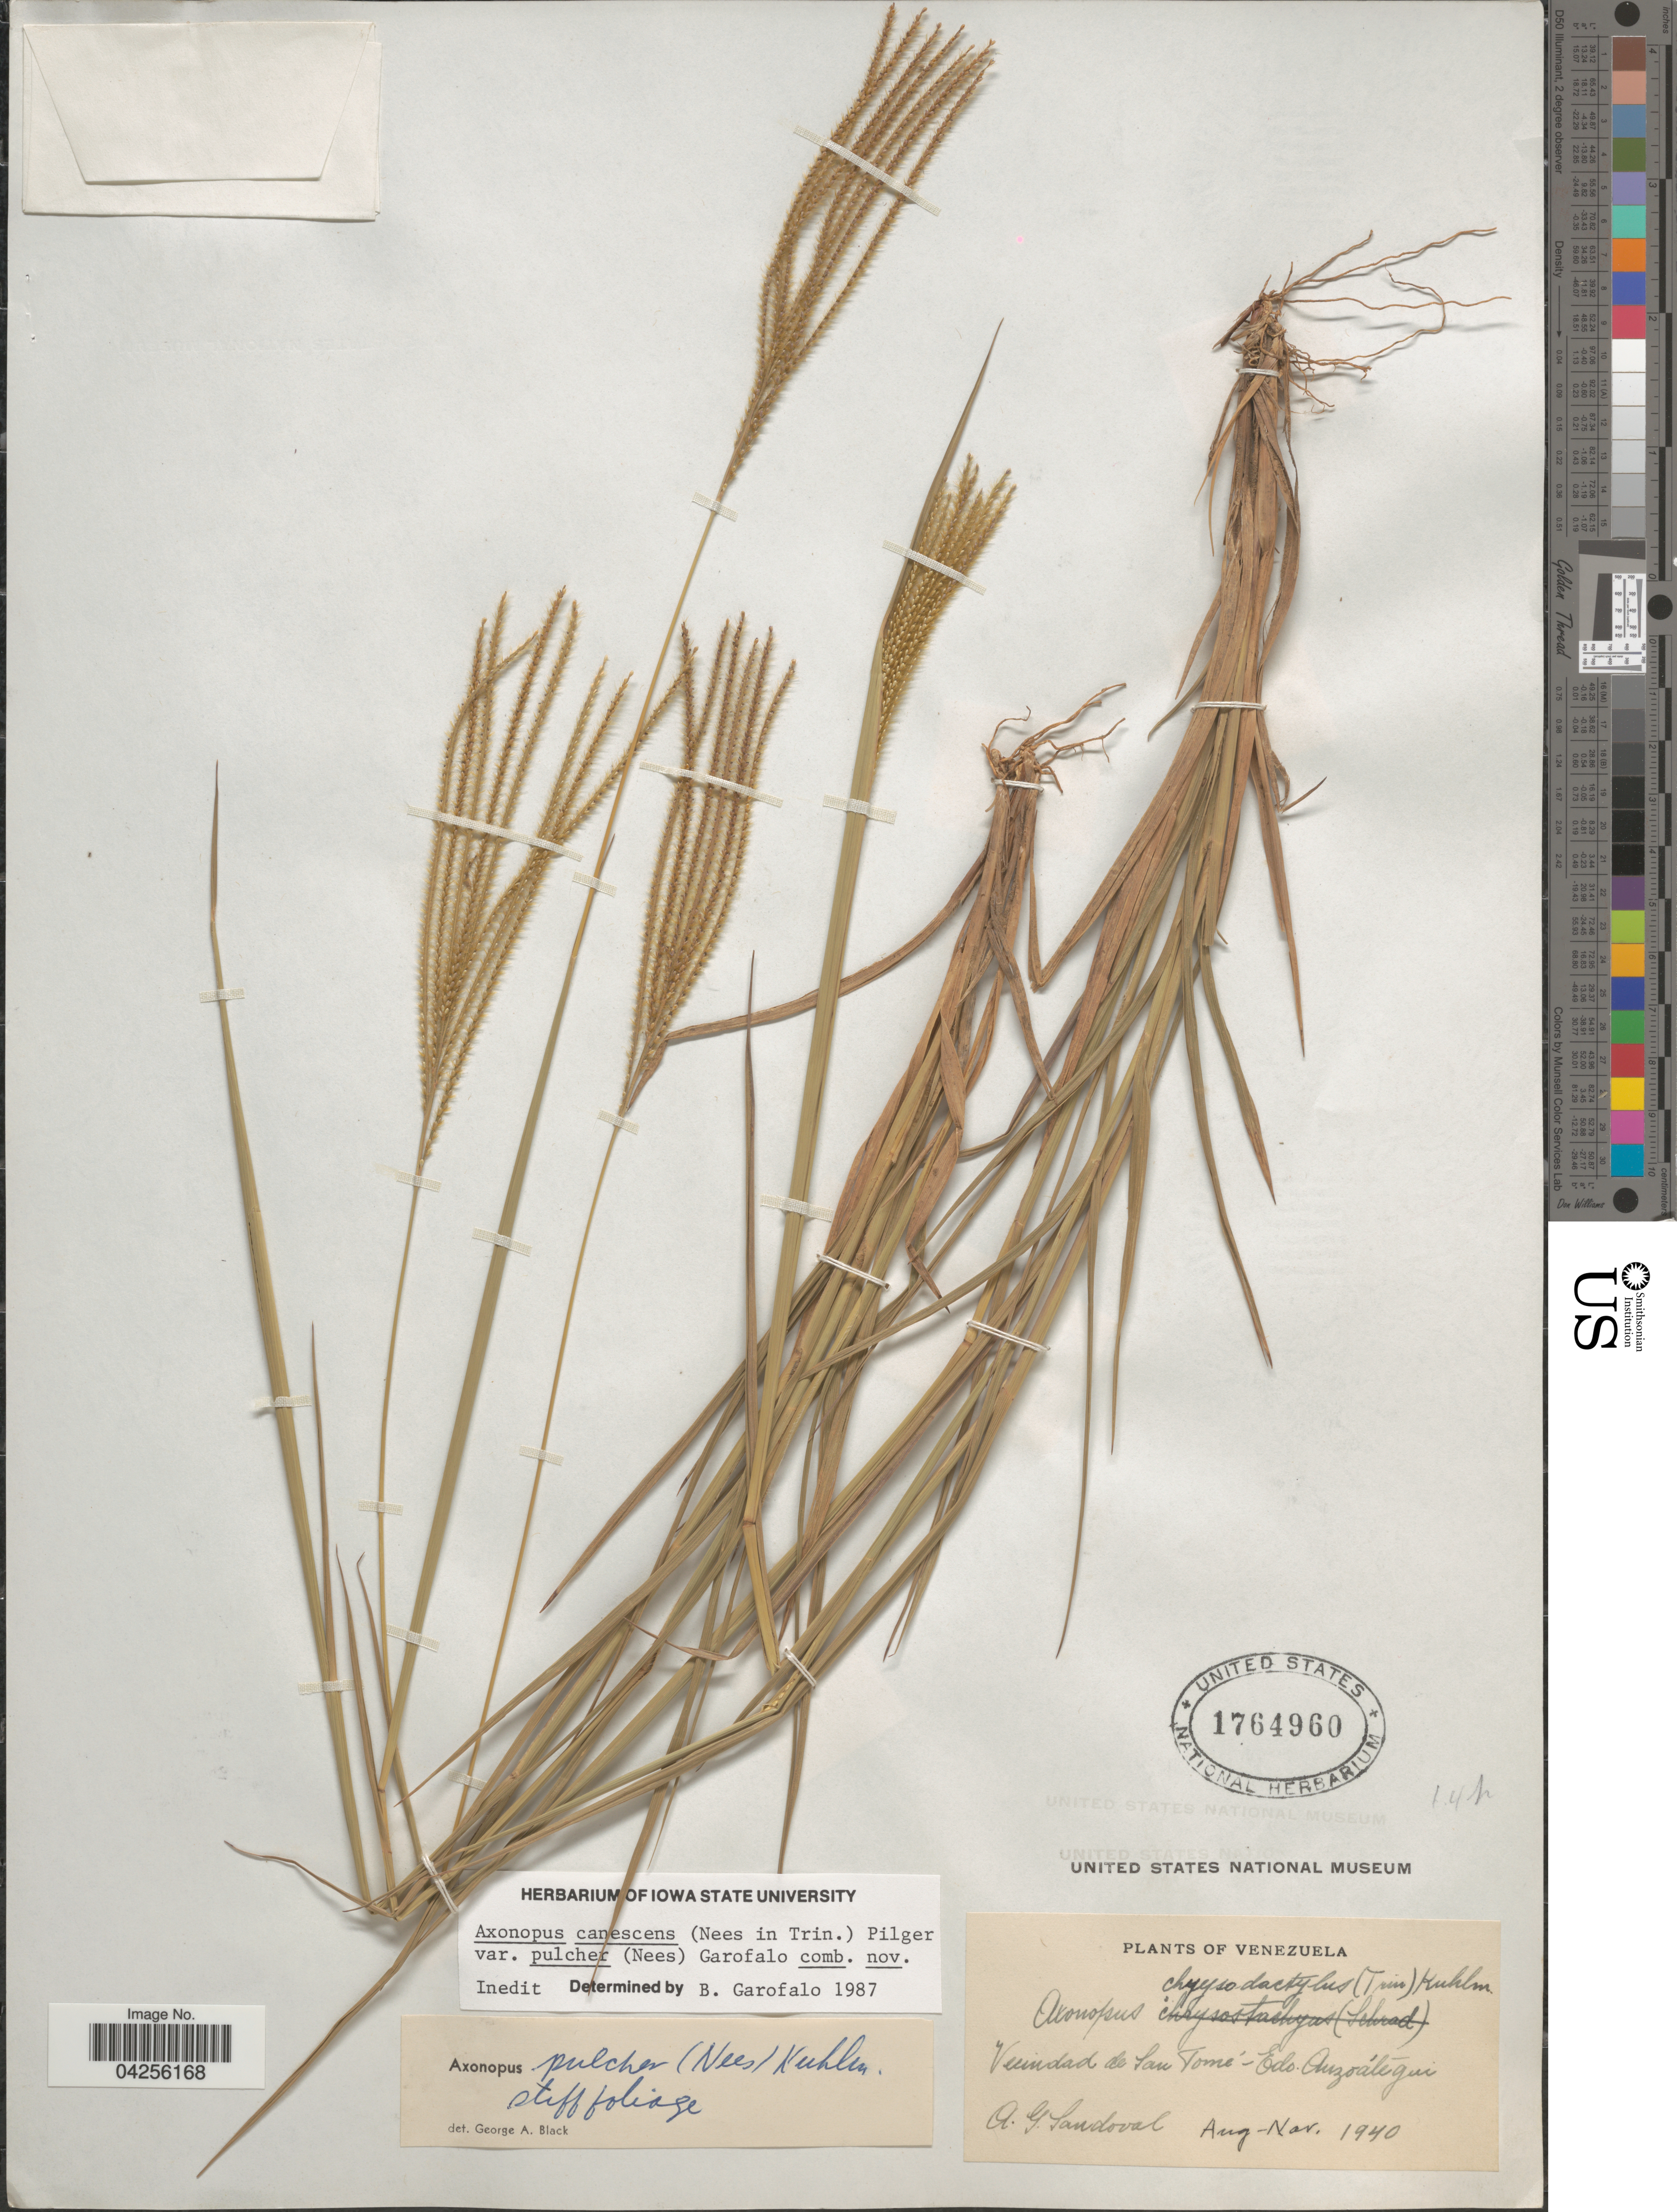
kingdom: Plantae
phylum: Tracheophyta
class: Liliopsida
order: Poales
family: Poaceae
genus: Axonopus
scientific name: Axonopus canescens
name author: (Nees ex Trin.) Pilg.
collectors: A. G. Sandoval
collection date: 1940-08/1940-11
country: Venezuela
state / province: Anzoategui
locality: Vecindad de San Tomé.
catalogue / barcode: US 1764960